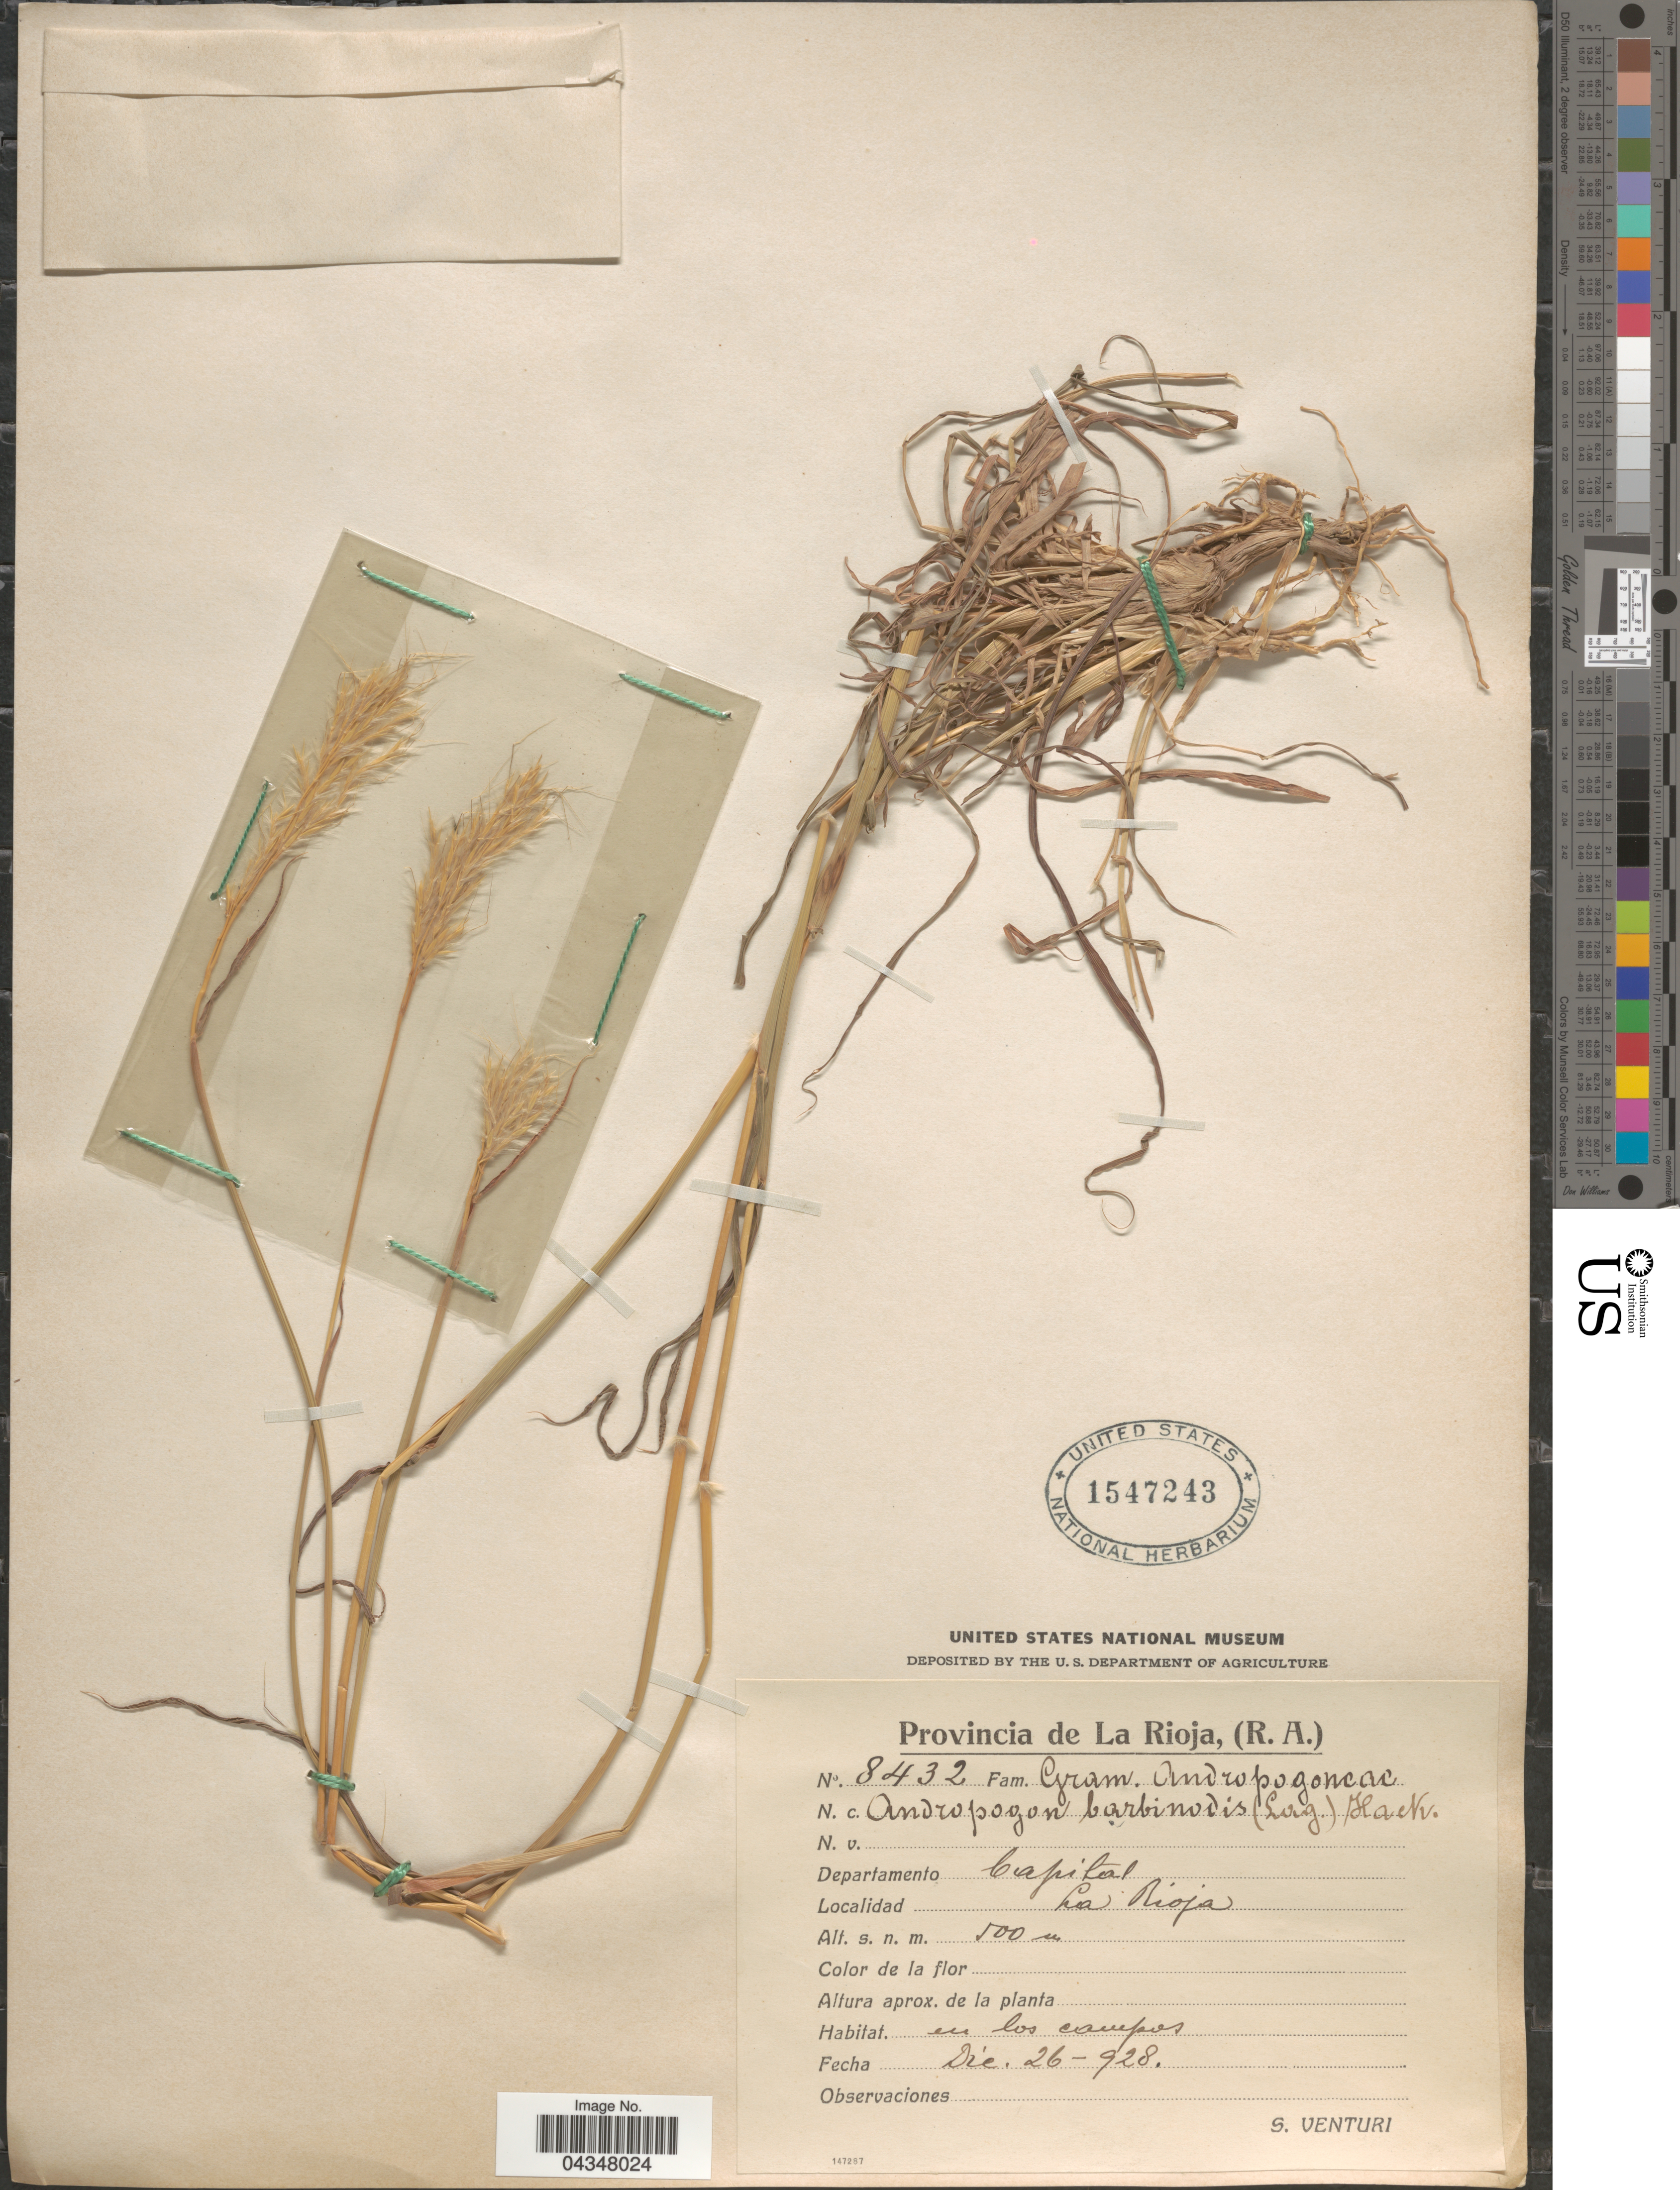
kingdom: Plantae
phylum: Tracheophyta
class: Liliopsida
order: Poales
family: Poaceae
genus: Bothriochloa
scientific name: Bothriochloa barbinodis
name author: (Lag.) Herter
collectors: S. Venturi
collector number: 8432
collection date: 1928-12-26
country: Argentina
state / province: La Rioja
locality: Departamento Capital. La Rioja.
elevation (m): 500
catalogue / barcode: US 1547243